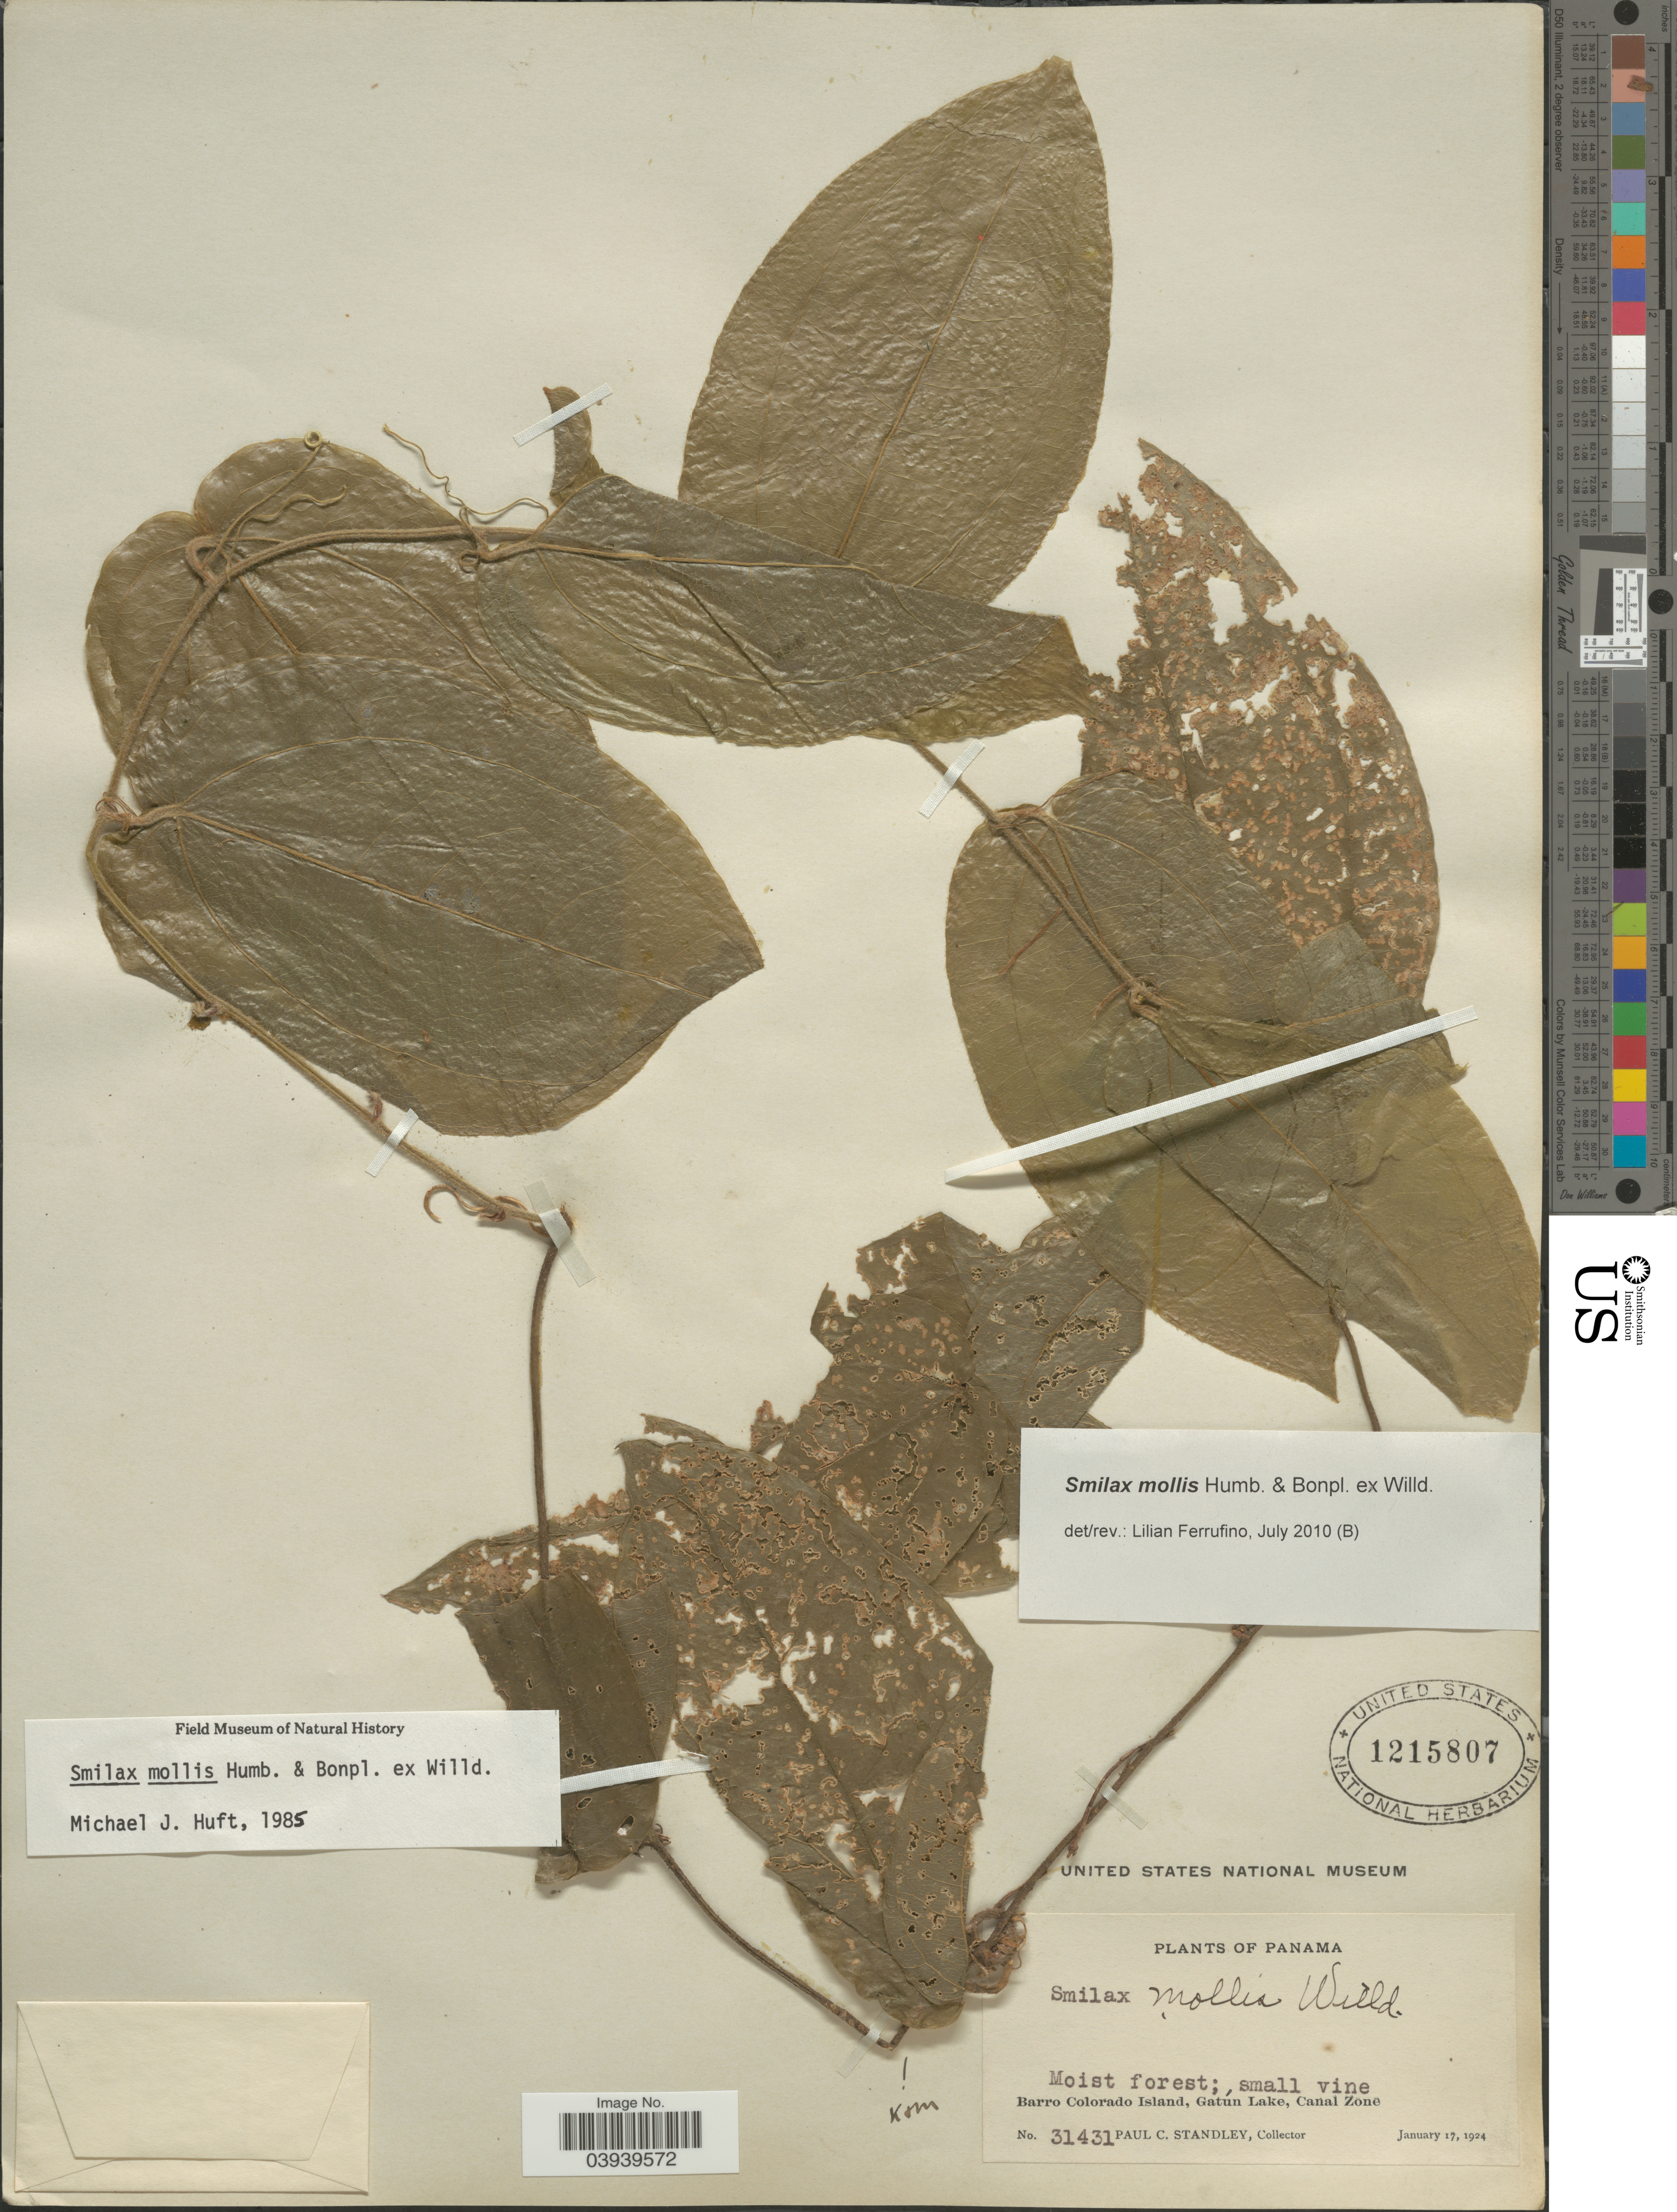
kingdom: Plantae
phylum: Tracheophyta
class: Liliopsida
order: Liliales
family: Smilacaceae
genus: Smilax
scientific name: Smilax mollis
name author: Humb. & Bonpl. ex Willd.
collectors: P. C. Standley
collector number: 31431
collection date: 1924-01-17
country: Panama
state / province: Panamá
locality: Barro Colorado Island, Gatún Lake, Canal Zone.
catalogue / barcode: US 1215807